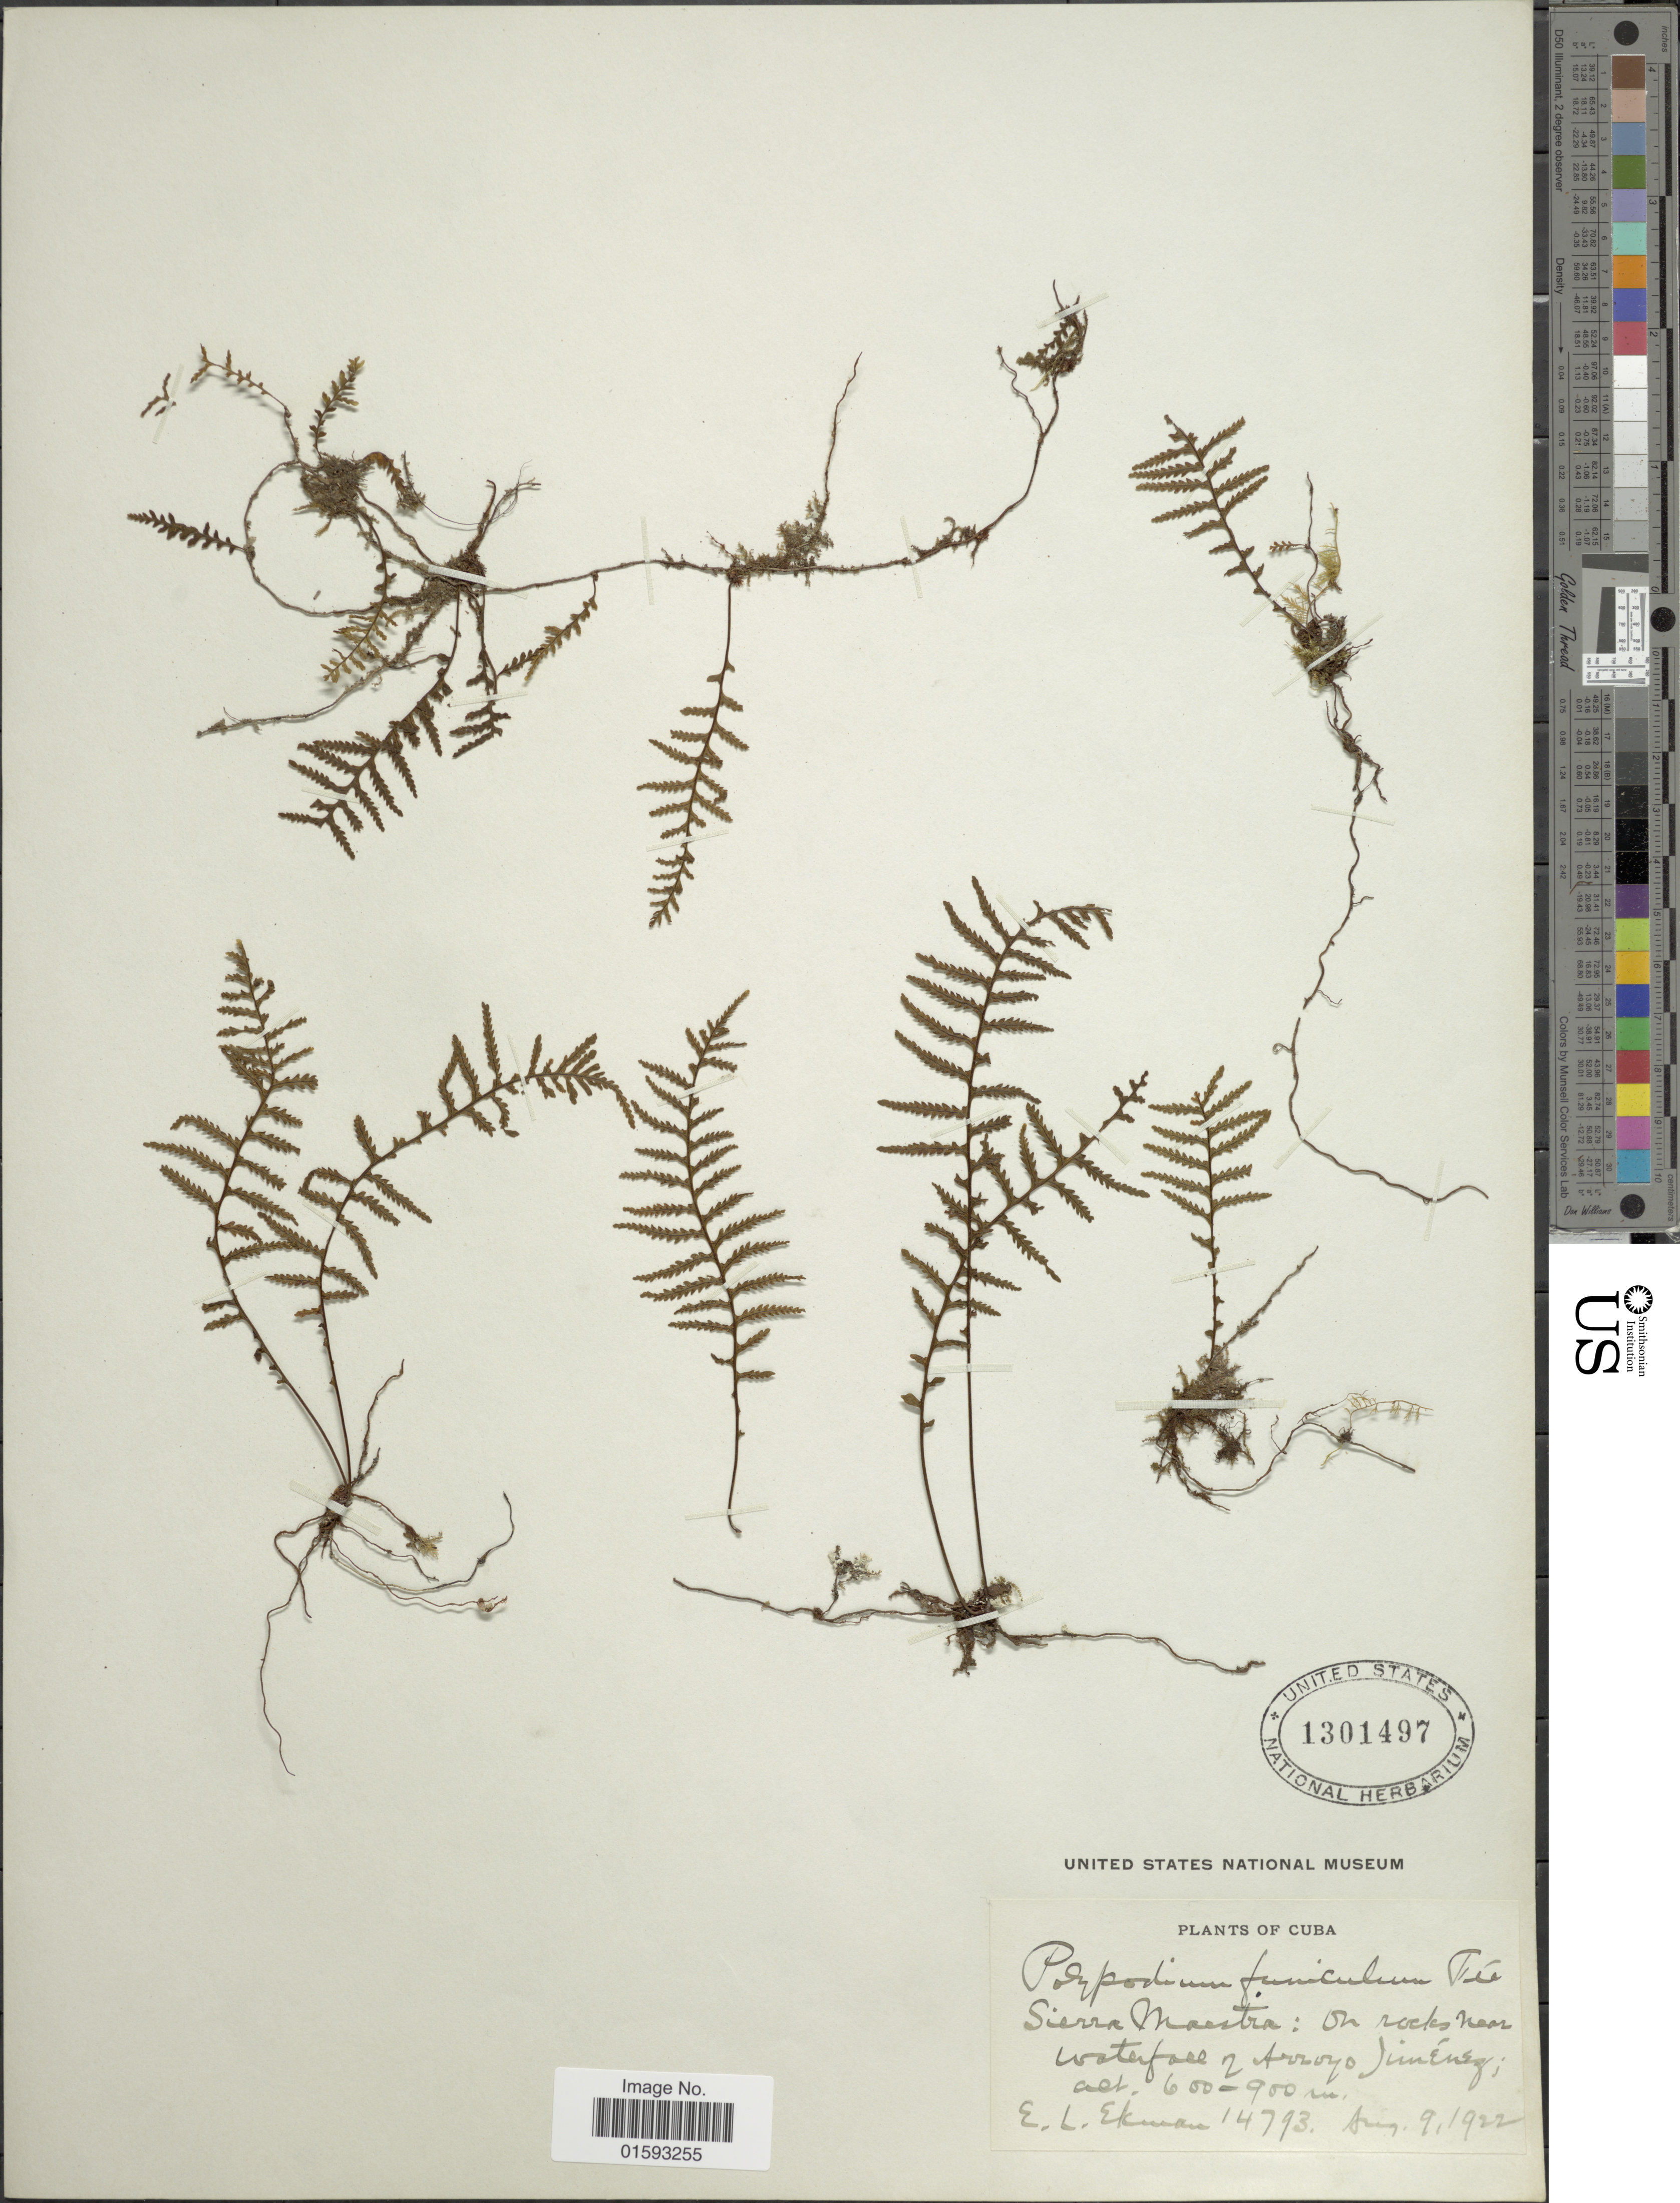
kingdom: Plantae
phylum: Tracheophyta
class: Polypodiopsida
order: Polypodiales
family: Polypodiaceae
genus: Pecluma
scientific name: Pecluma funicula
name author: (Fée) M.G. Price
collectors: E. L. Ekman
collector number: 14793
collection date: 1922-08-09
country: Cuba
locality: Sierra Maestra: on rocks near waterfall of Arroyo Jiménez.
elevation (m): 600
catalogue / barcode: US 1301497